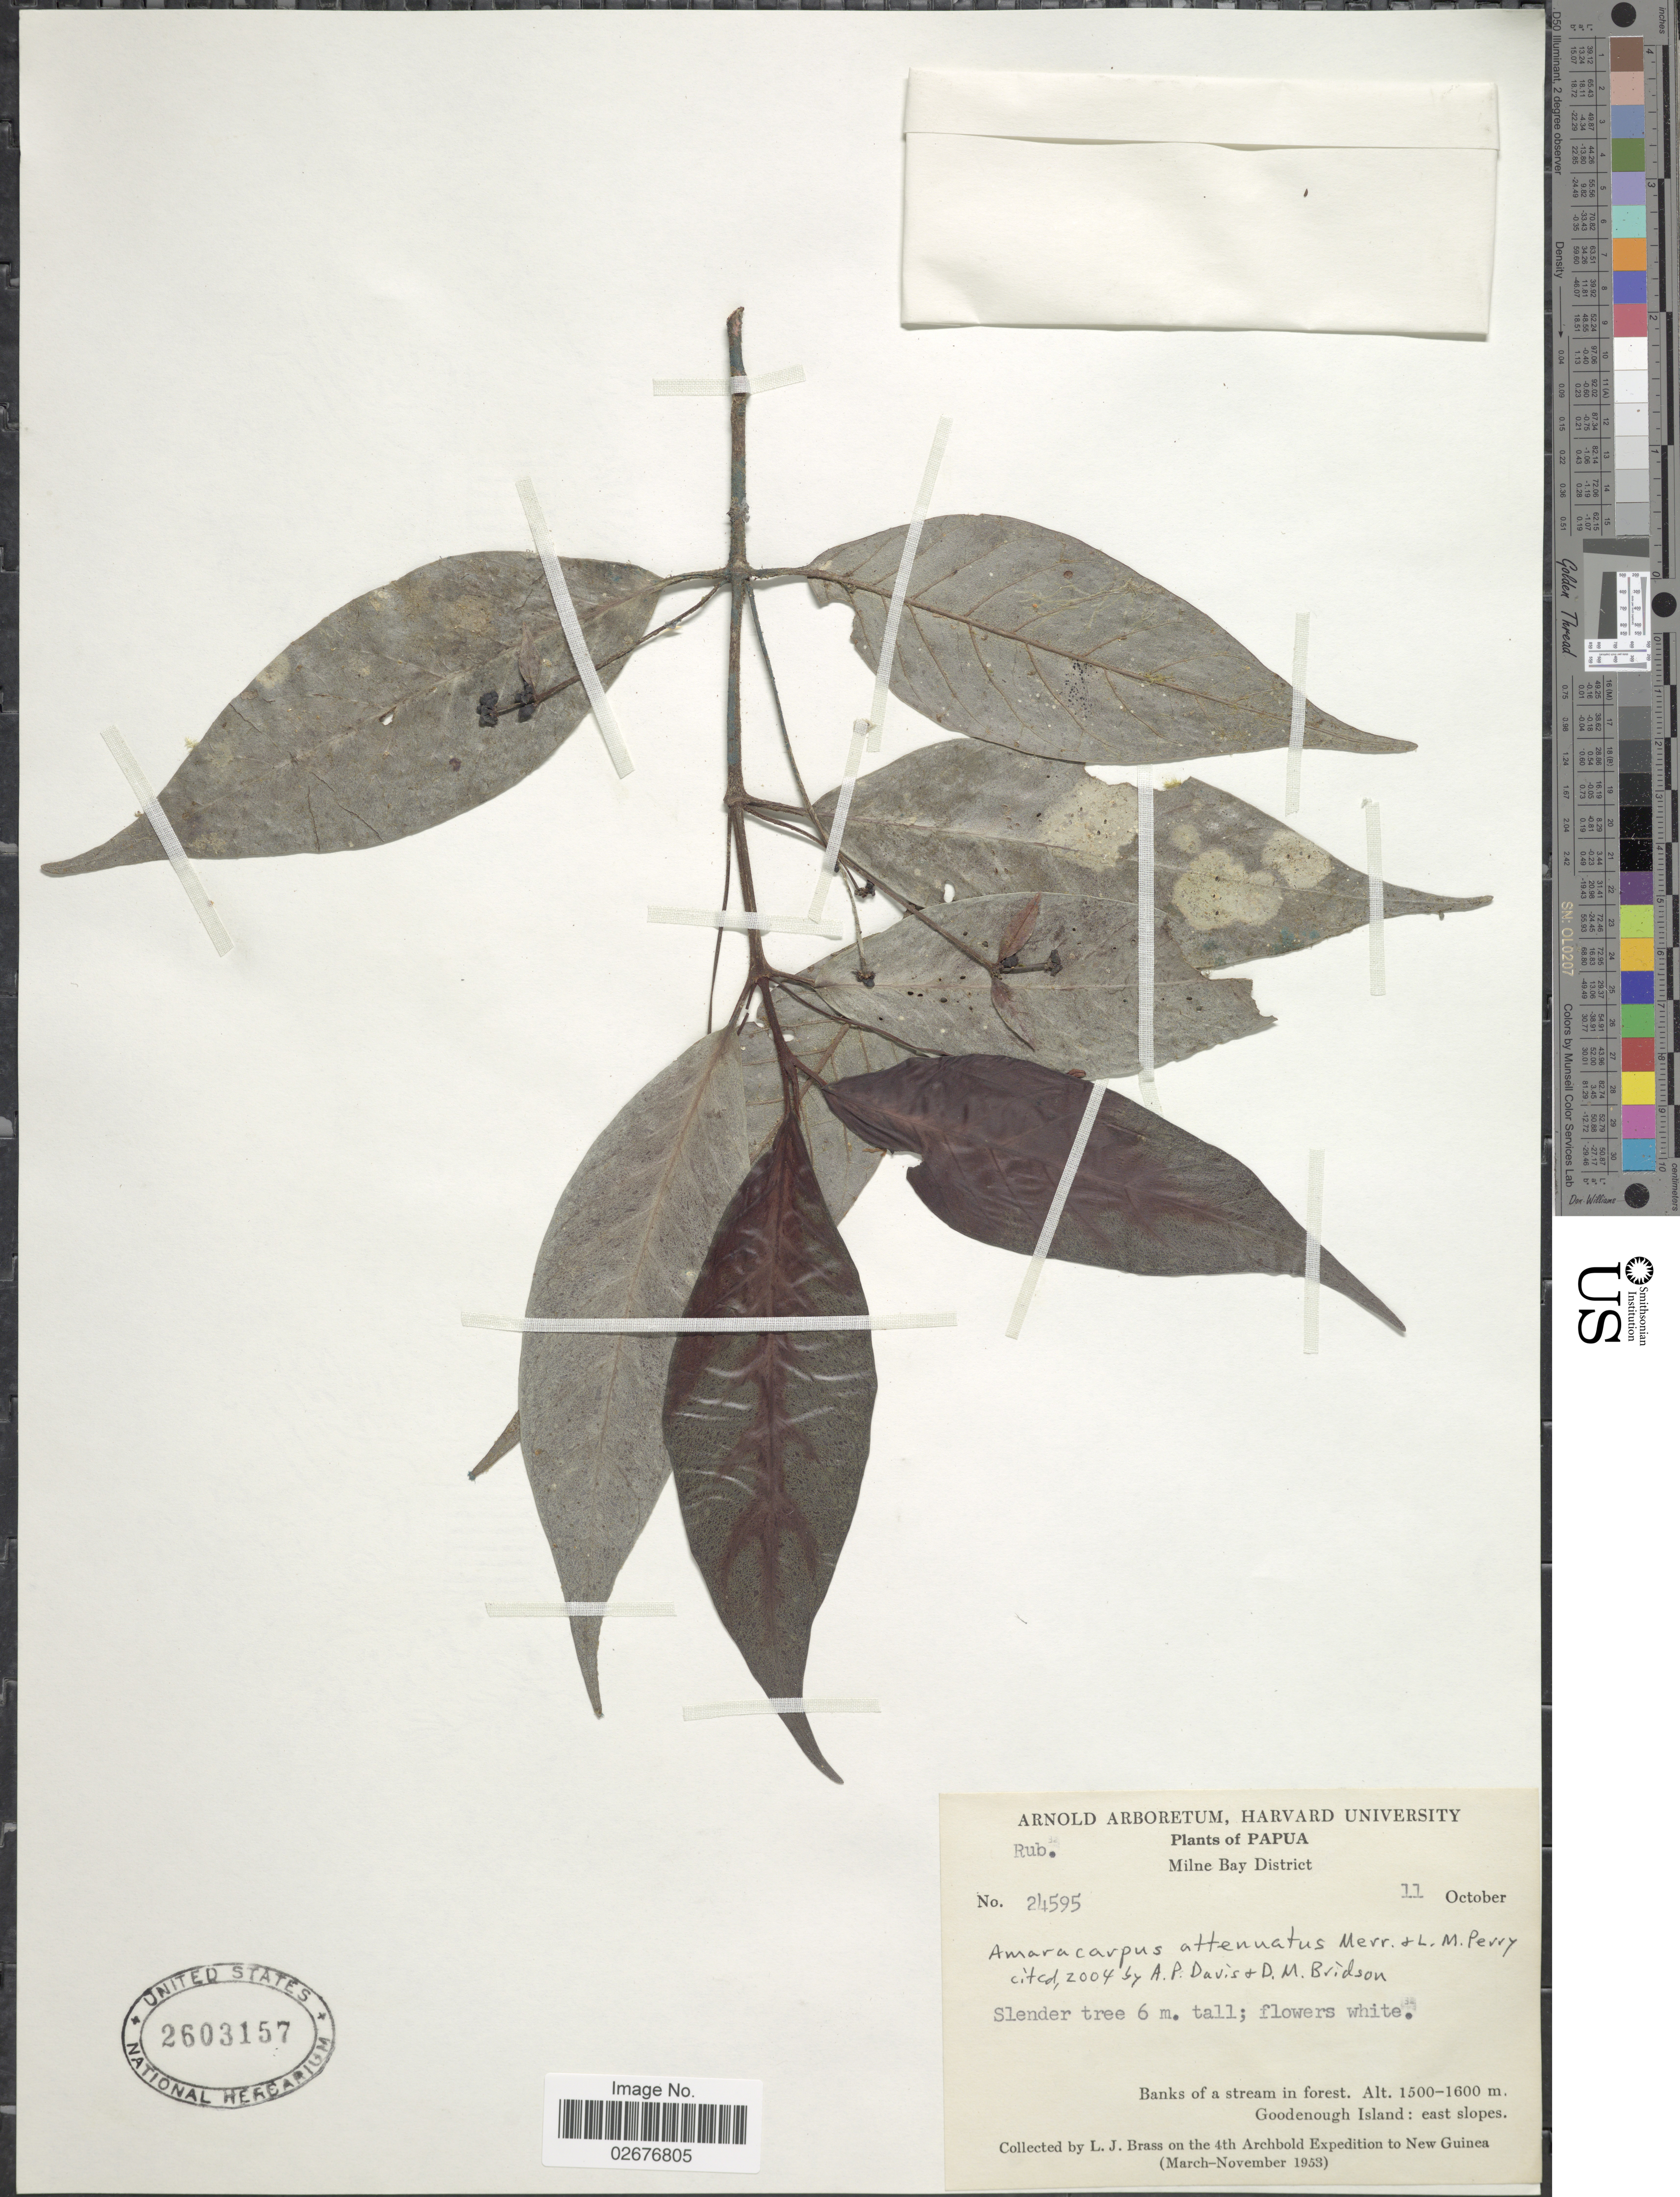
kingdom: Plantae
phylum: Tracheophyta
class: Magnoliopsida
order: Gentianales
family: Rubiaceae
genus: Amaracarpus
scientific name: Amaracarpus attenuatus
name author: Merr. & L.M. Perry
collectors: L. J. Brass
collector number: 24595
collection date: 1953-10-11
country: Papua New Guinea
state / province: Milne Bay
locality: Papua, Banks of a stream in forest, Goodenough Island: east slopes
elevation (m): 1500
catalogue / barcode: US 2603157